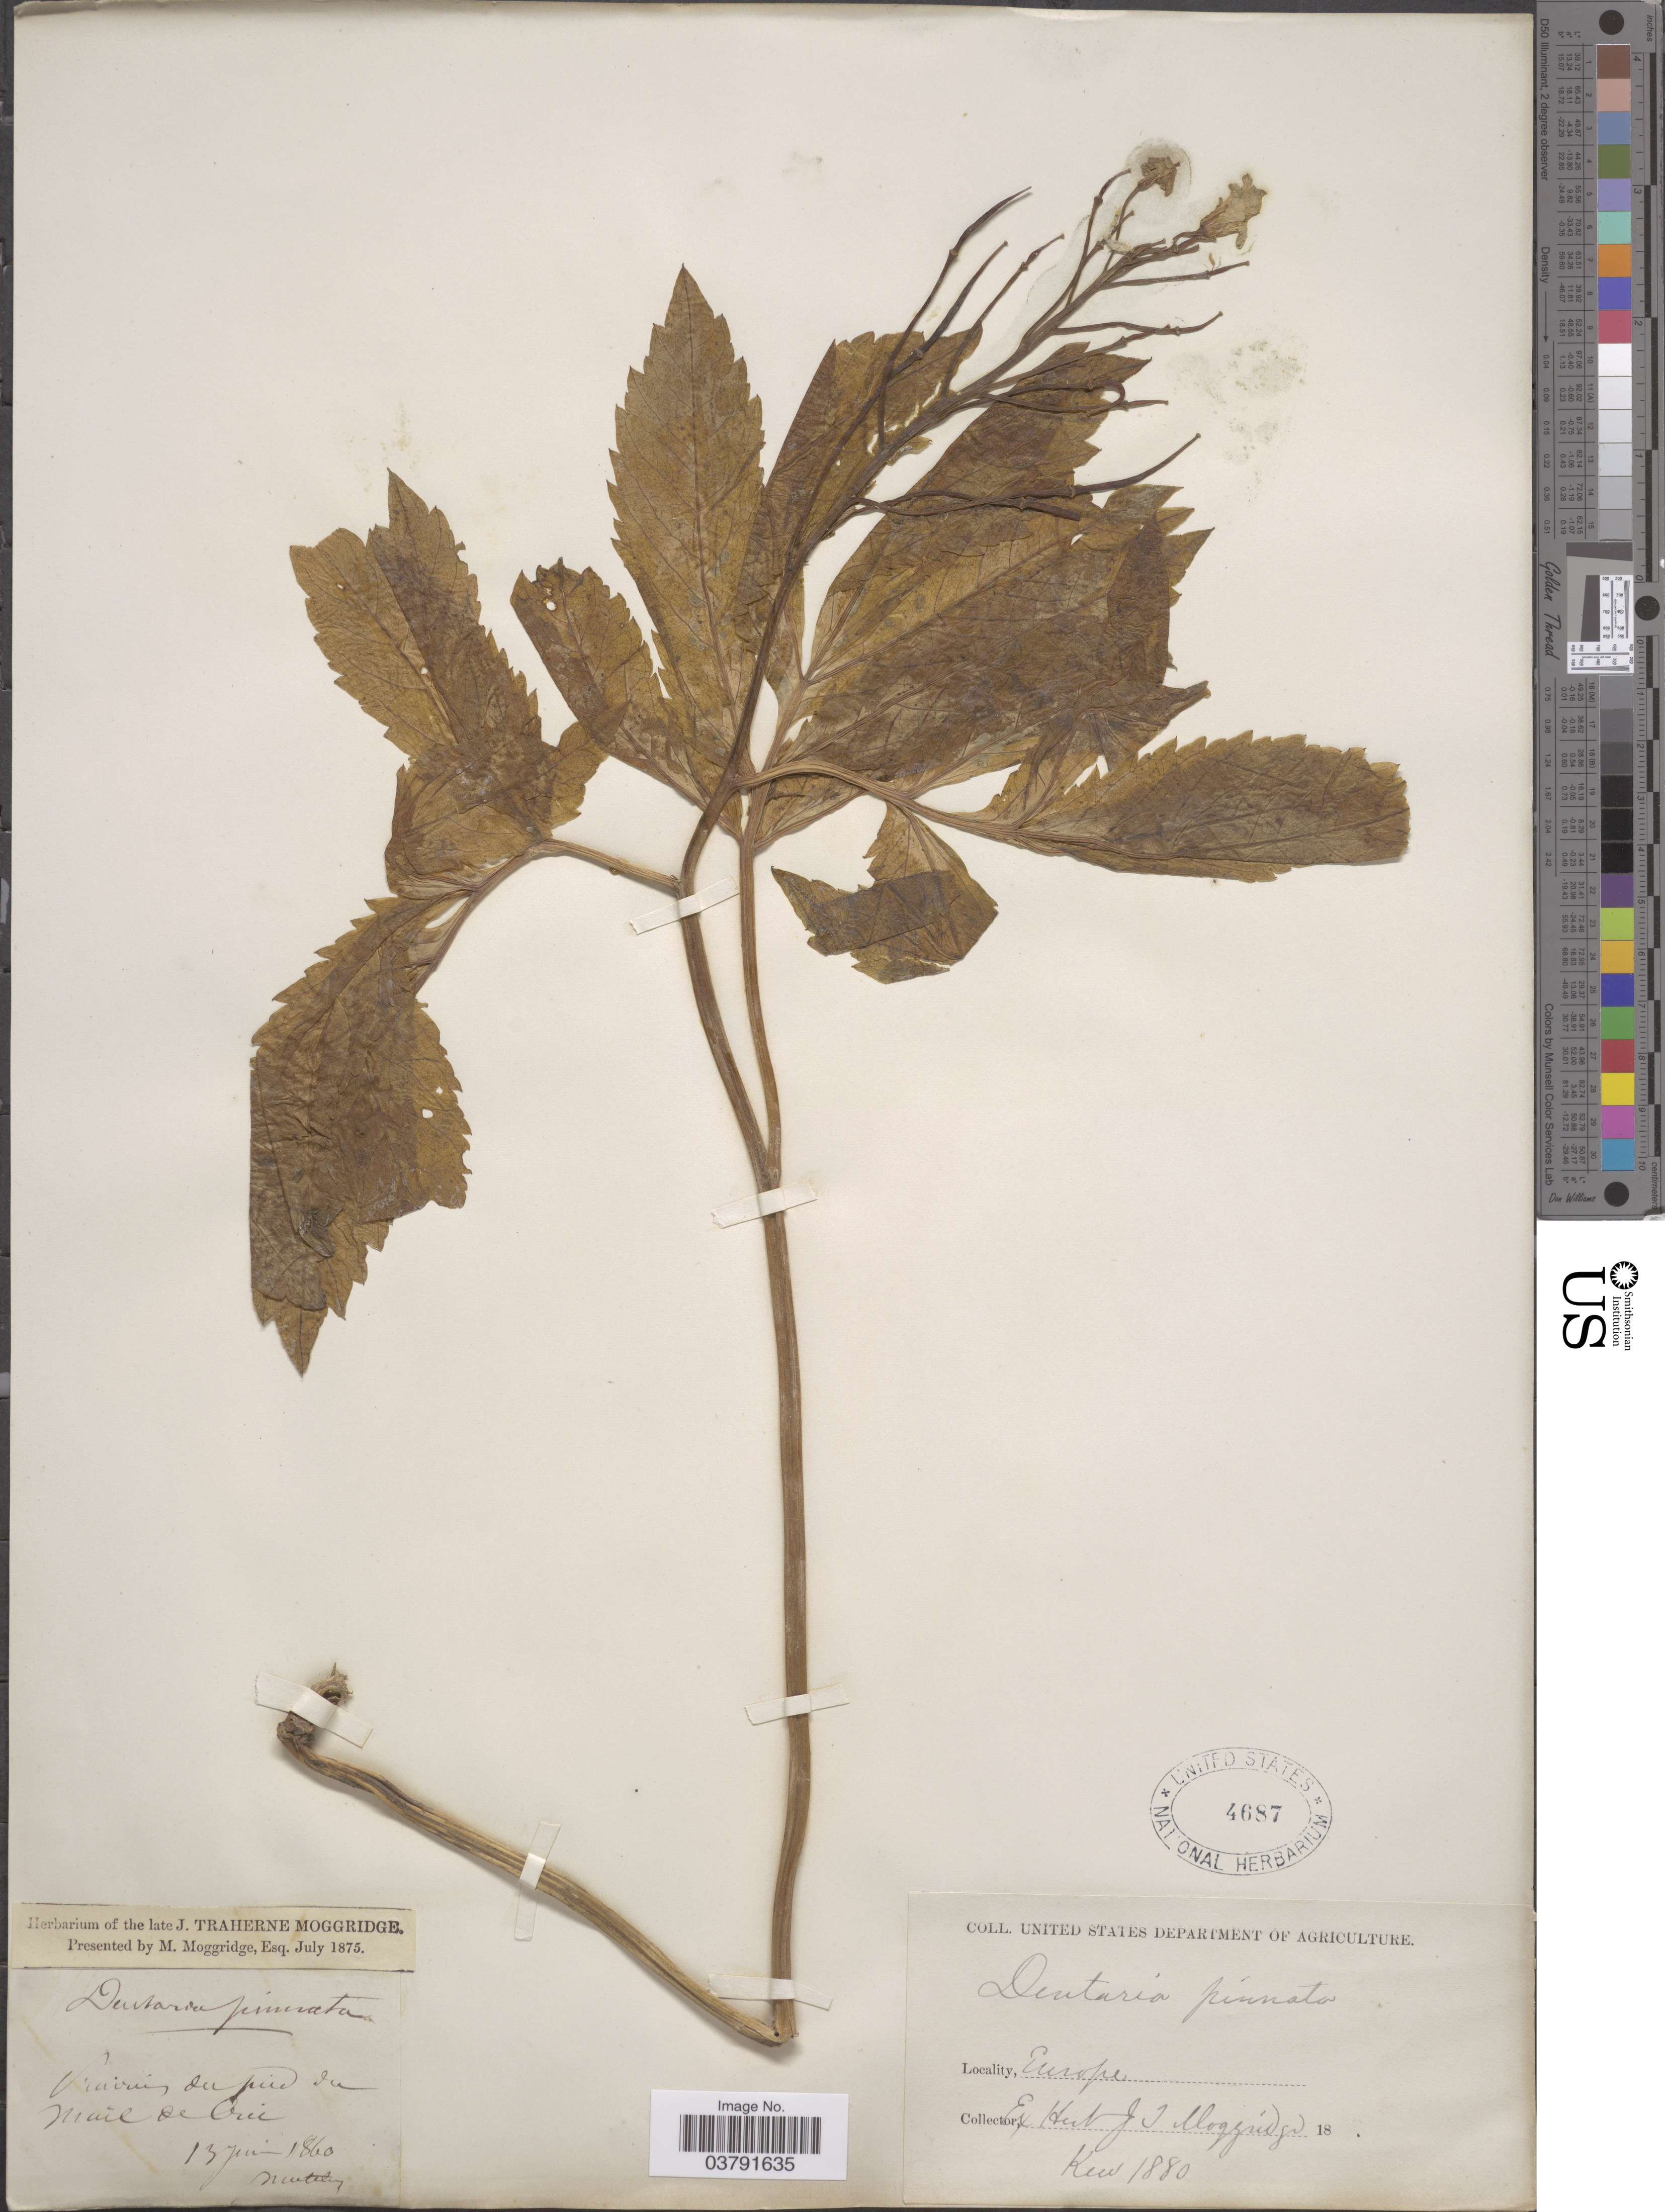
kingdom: Plantae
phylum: Tracheophyta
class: Magnoliopsida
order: Brassicales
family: Brassicaceae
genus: Dentaria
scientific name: Dentaria pinnata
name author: Lam.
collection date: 1860-06-13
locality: Europe. Viuvui supruu su Mail de Qui. [interpreted]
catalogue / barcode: US 4687